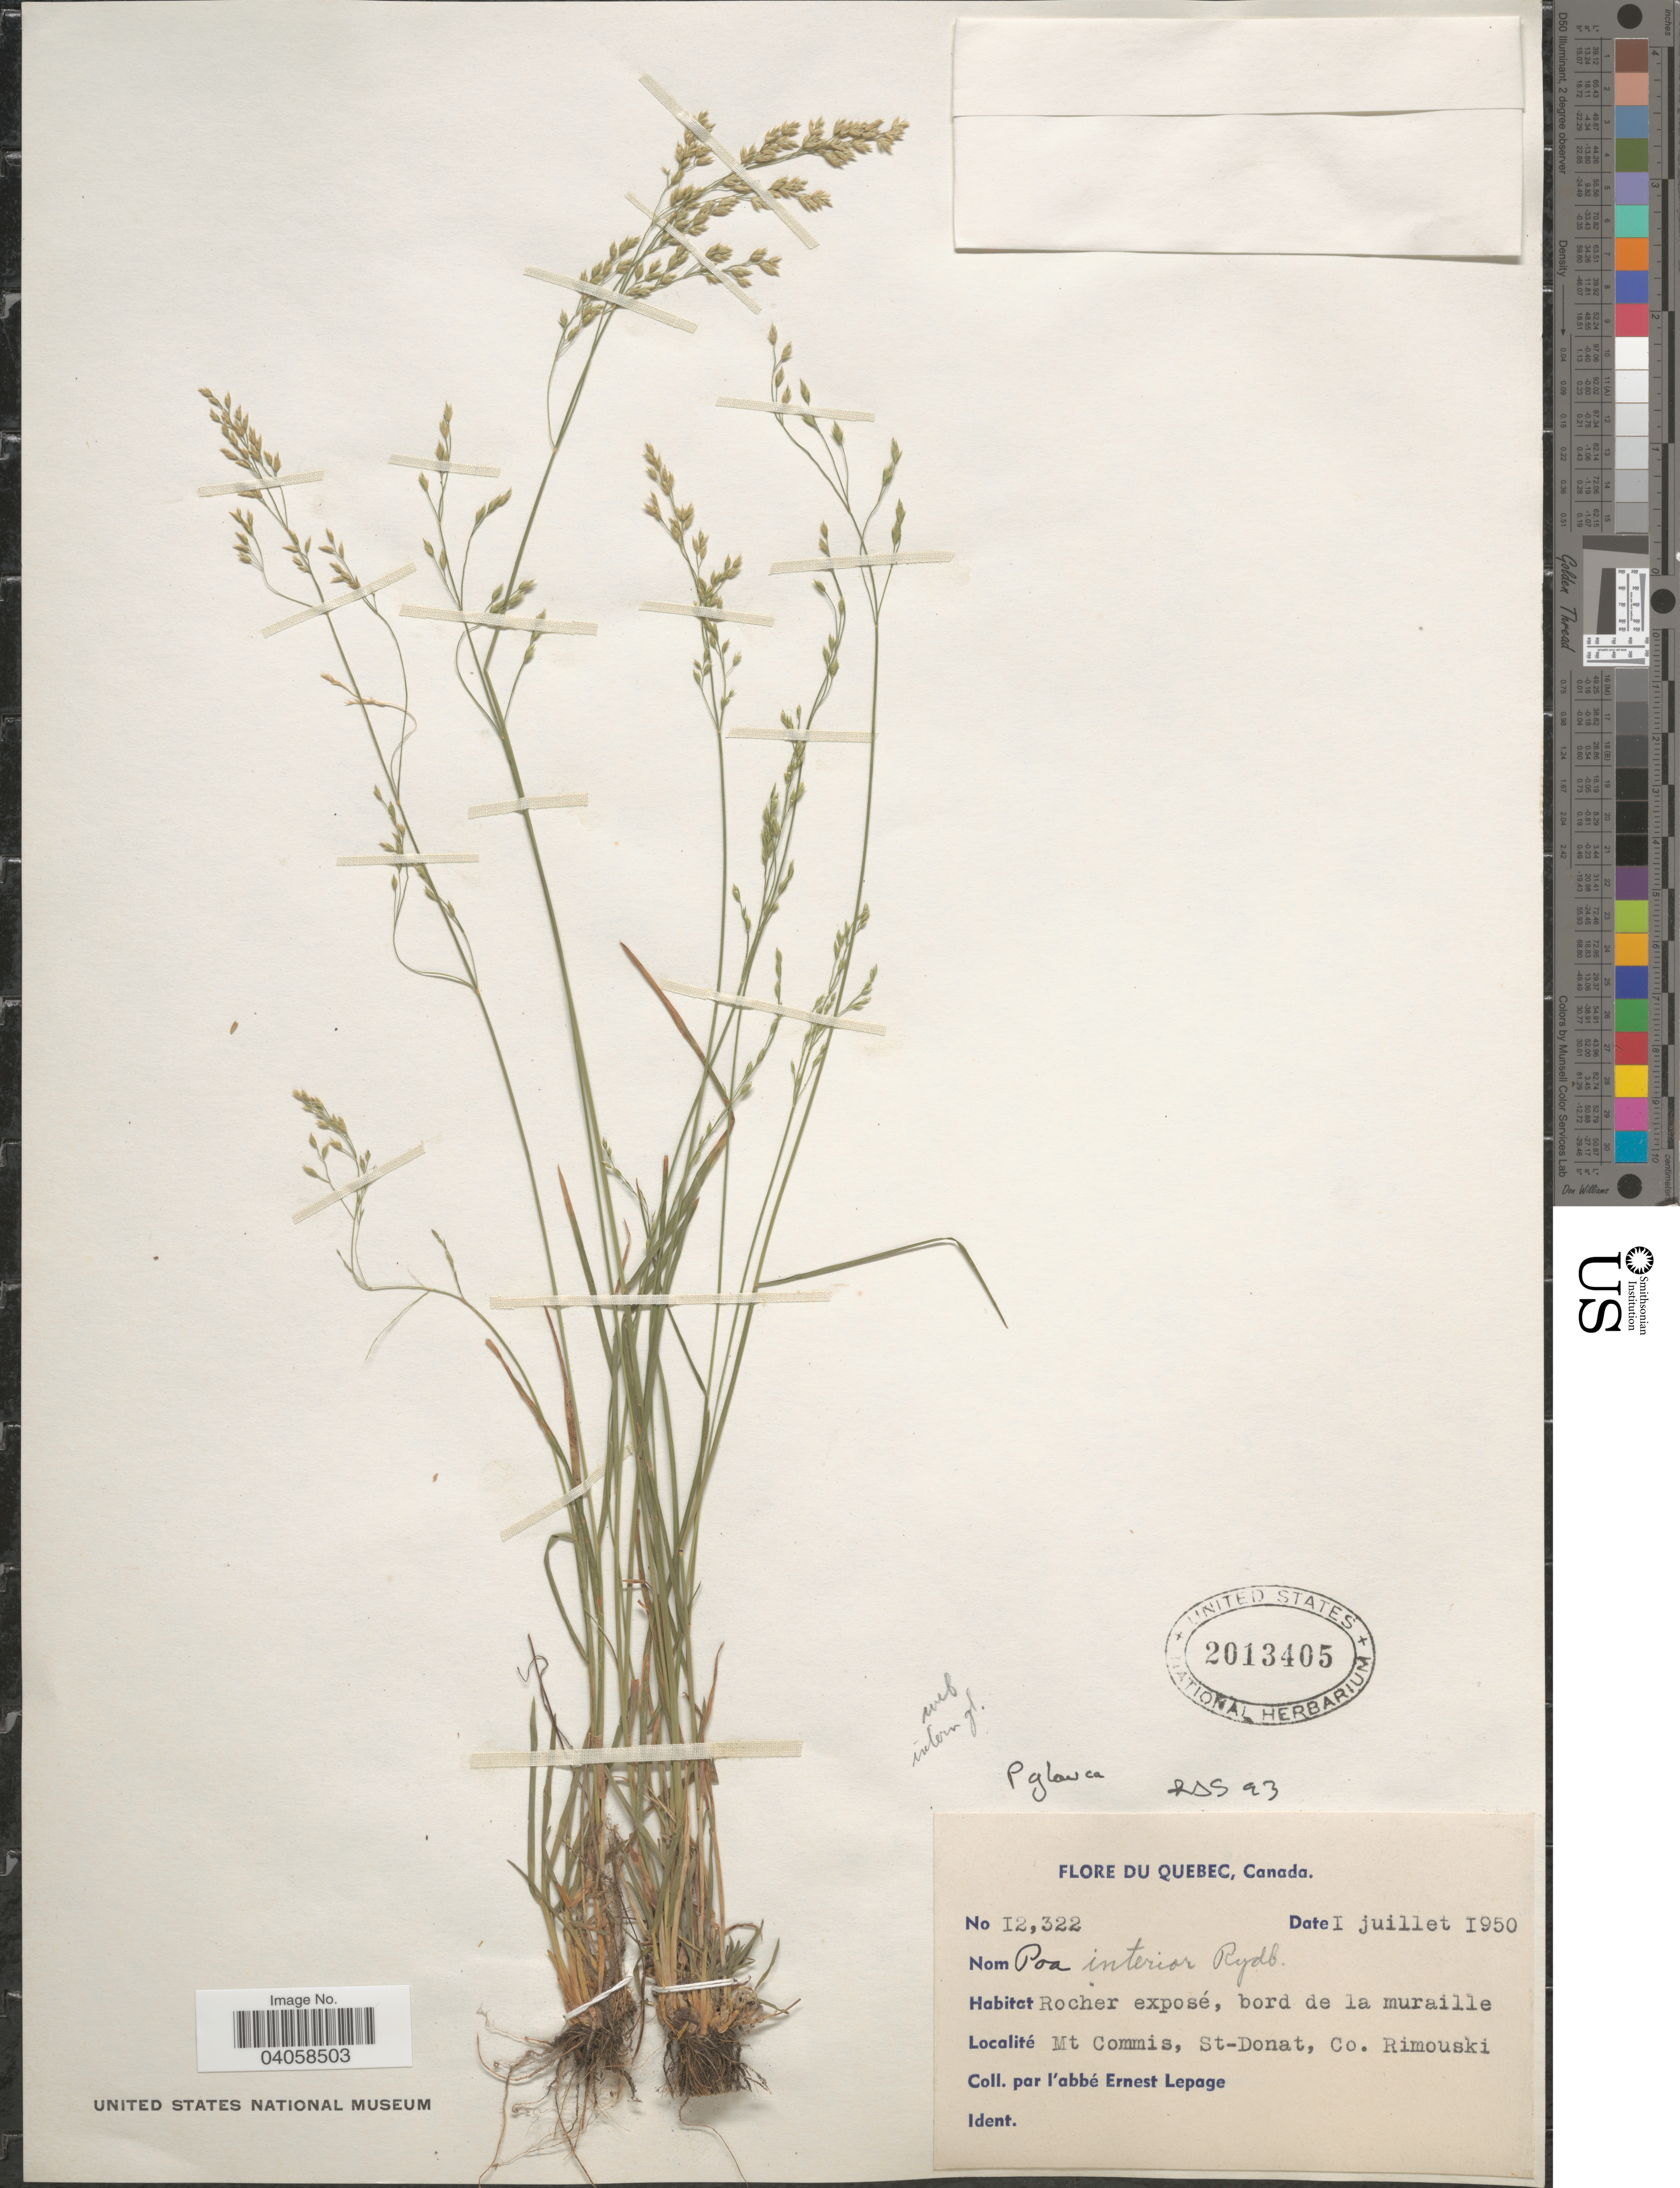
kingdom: Plantae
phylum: Tracheophyta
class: Liliopsida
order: Poales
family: Poaceae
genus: Poa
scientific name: Poa glauca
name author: Vahl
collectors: E. Lepage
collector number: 12322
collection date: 1950-07-01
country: Canada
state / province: Quebec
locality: Mt. Commis, St-Donat, Co. Rimouski.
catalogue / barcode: US 2013405